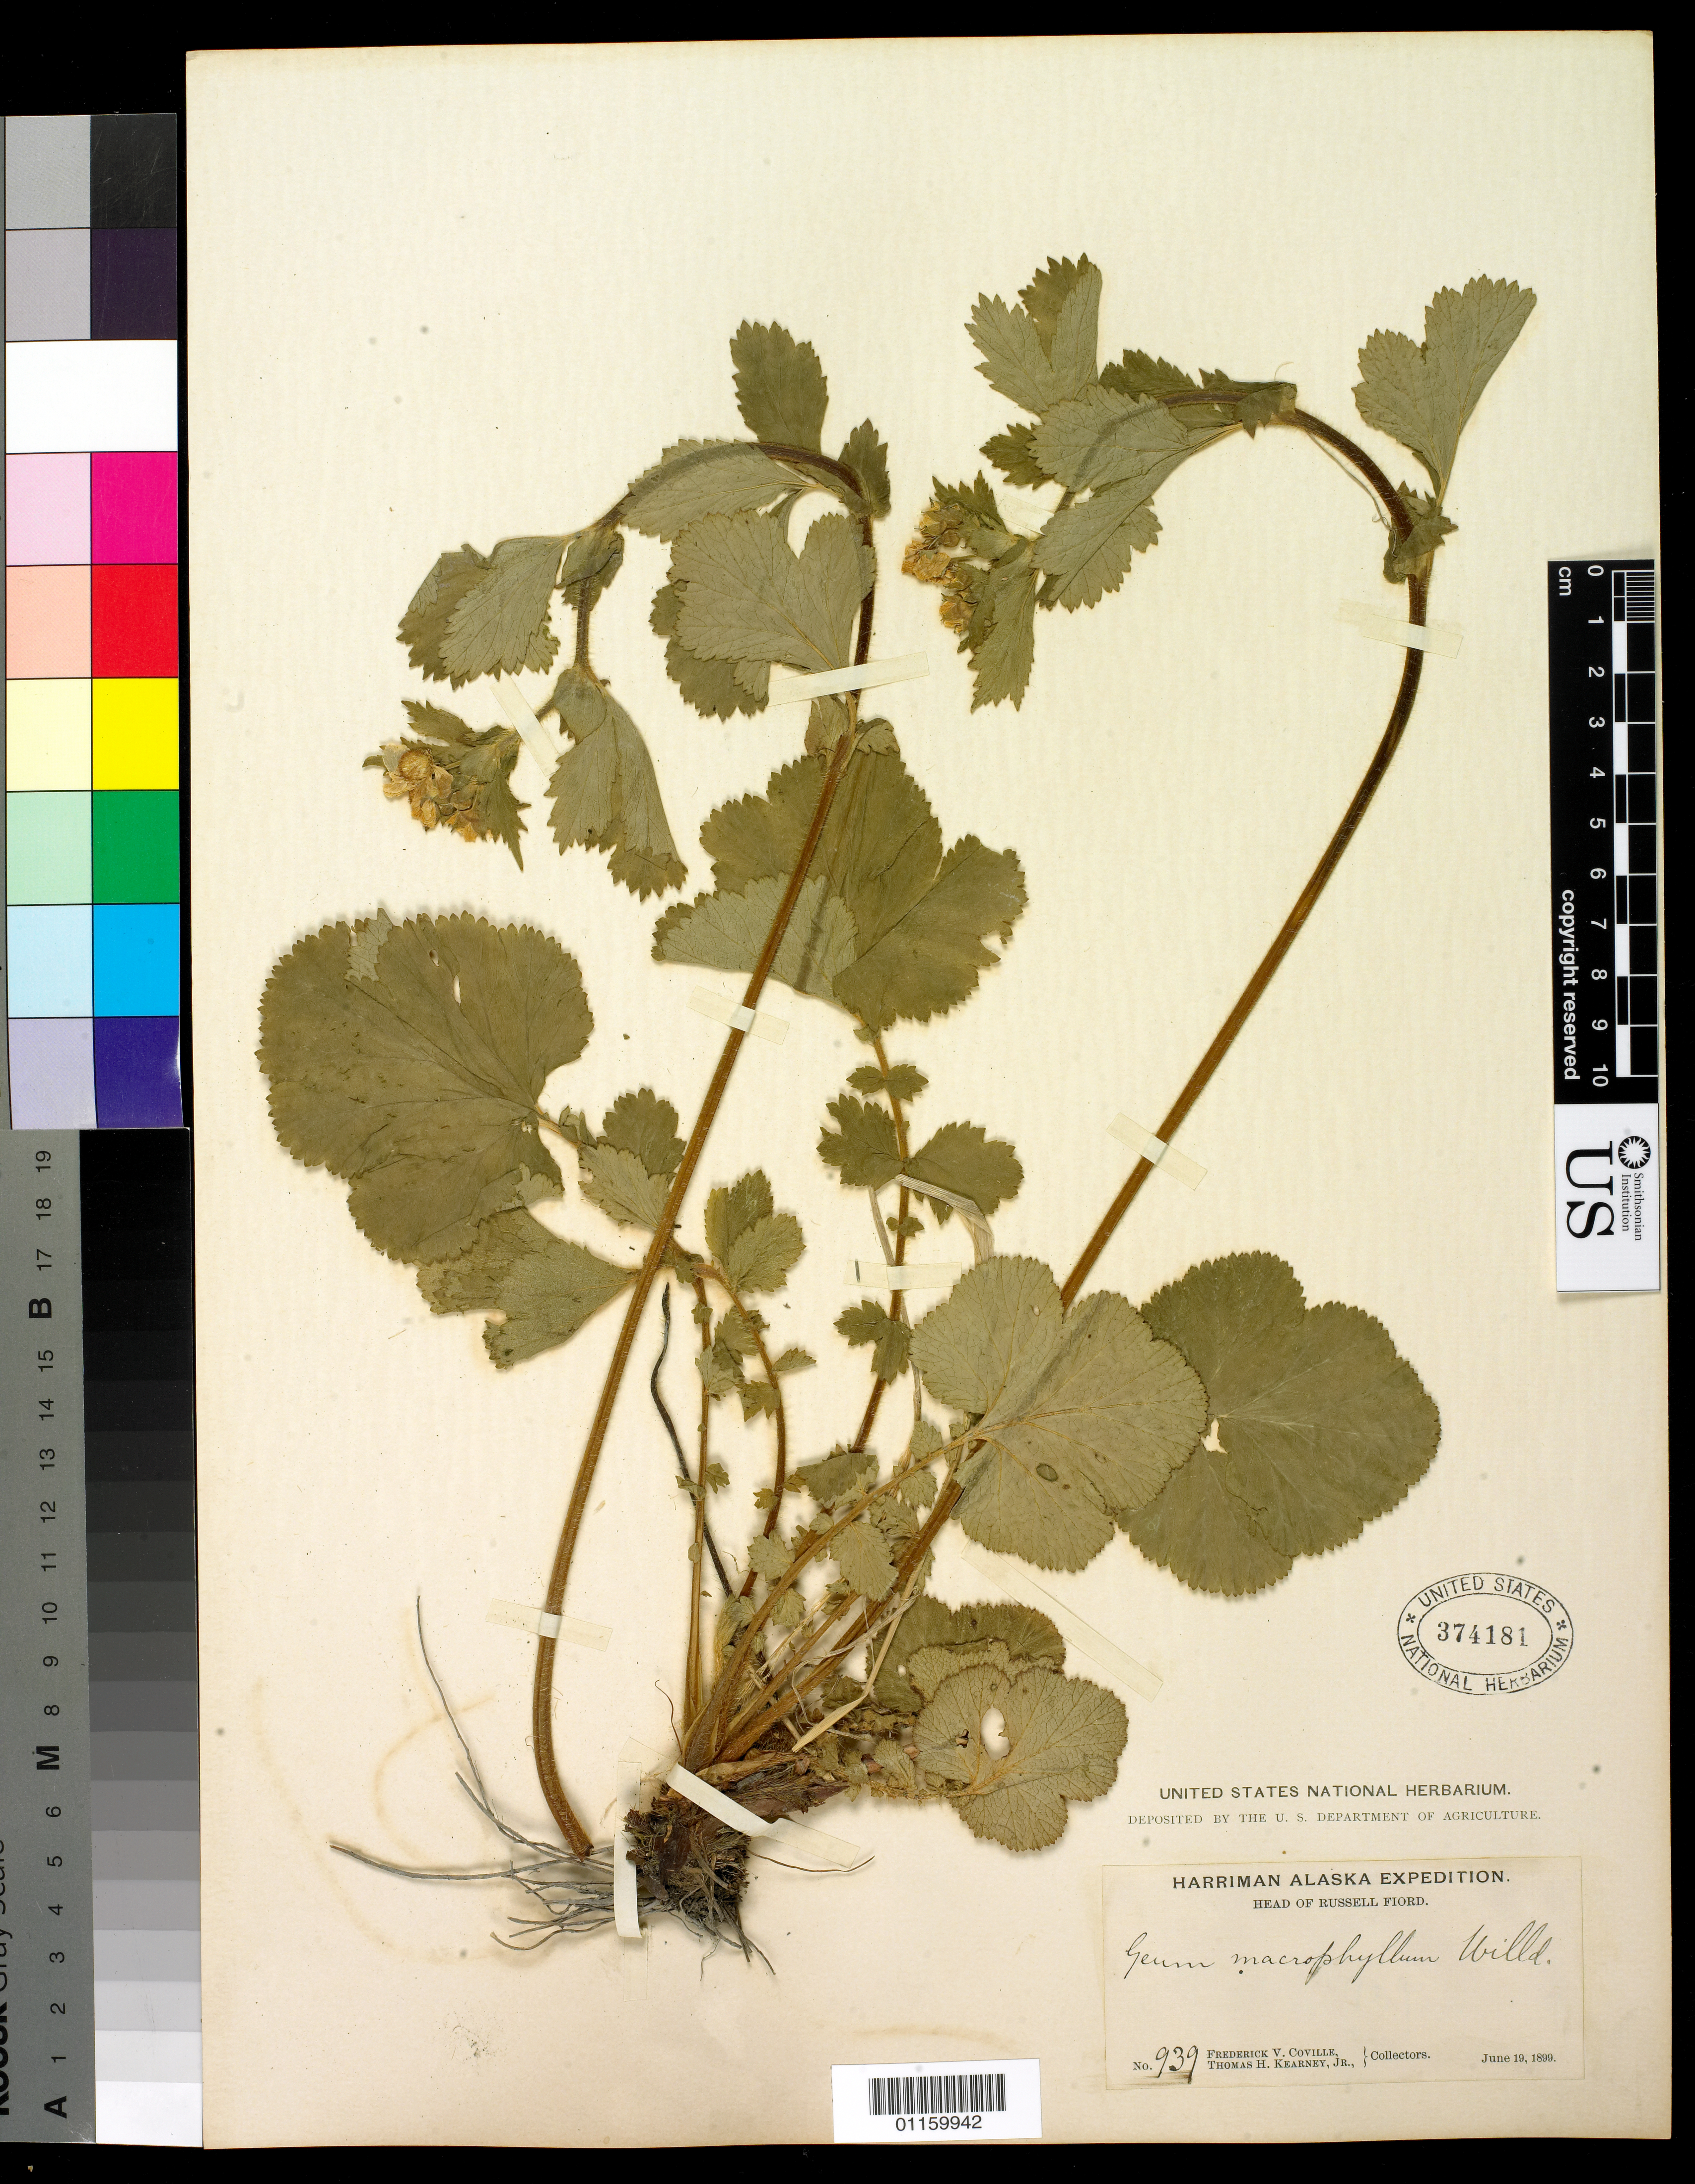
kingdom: Plantae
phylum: Tracheophyta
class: Magnoliopsida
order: Rosales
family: Rosaceae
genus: Geum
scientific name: Geum macrophyllum var. perincisum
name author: (Rydb.) Raup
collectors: F. V. Coville & T. H. Kearney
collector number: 939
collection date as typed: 19 Jun 1899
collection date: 1899-06-19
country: United States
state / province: Alaska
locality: Head of Russell Fjord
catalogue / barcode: US 374181